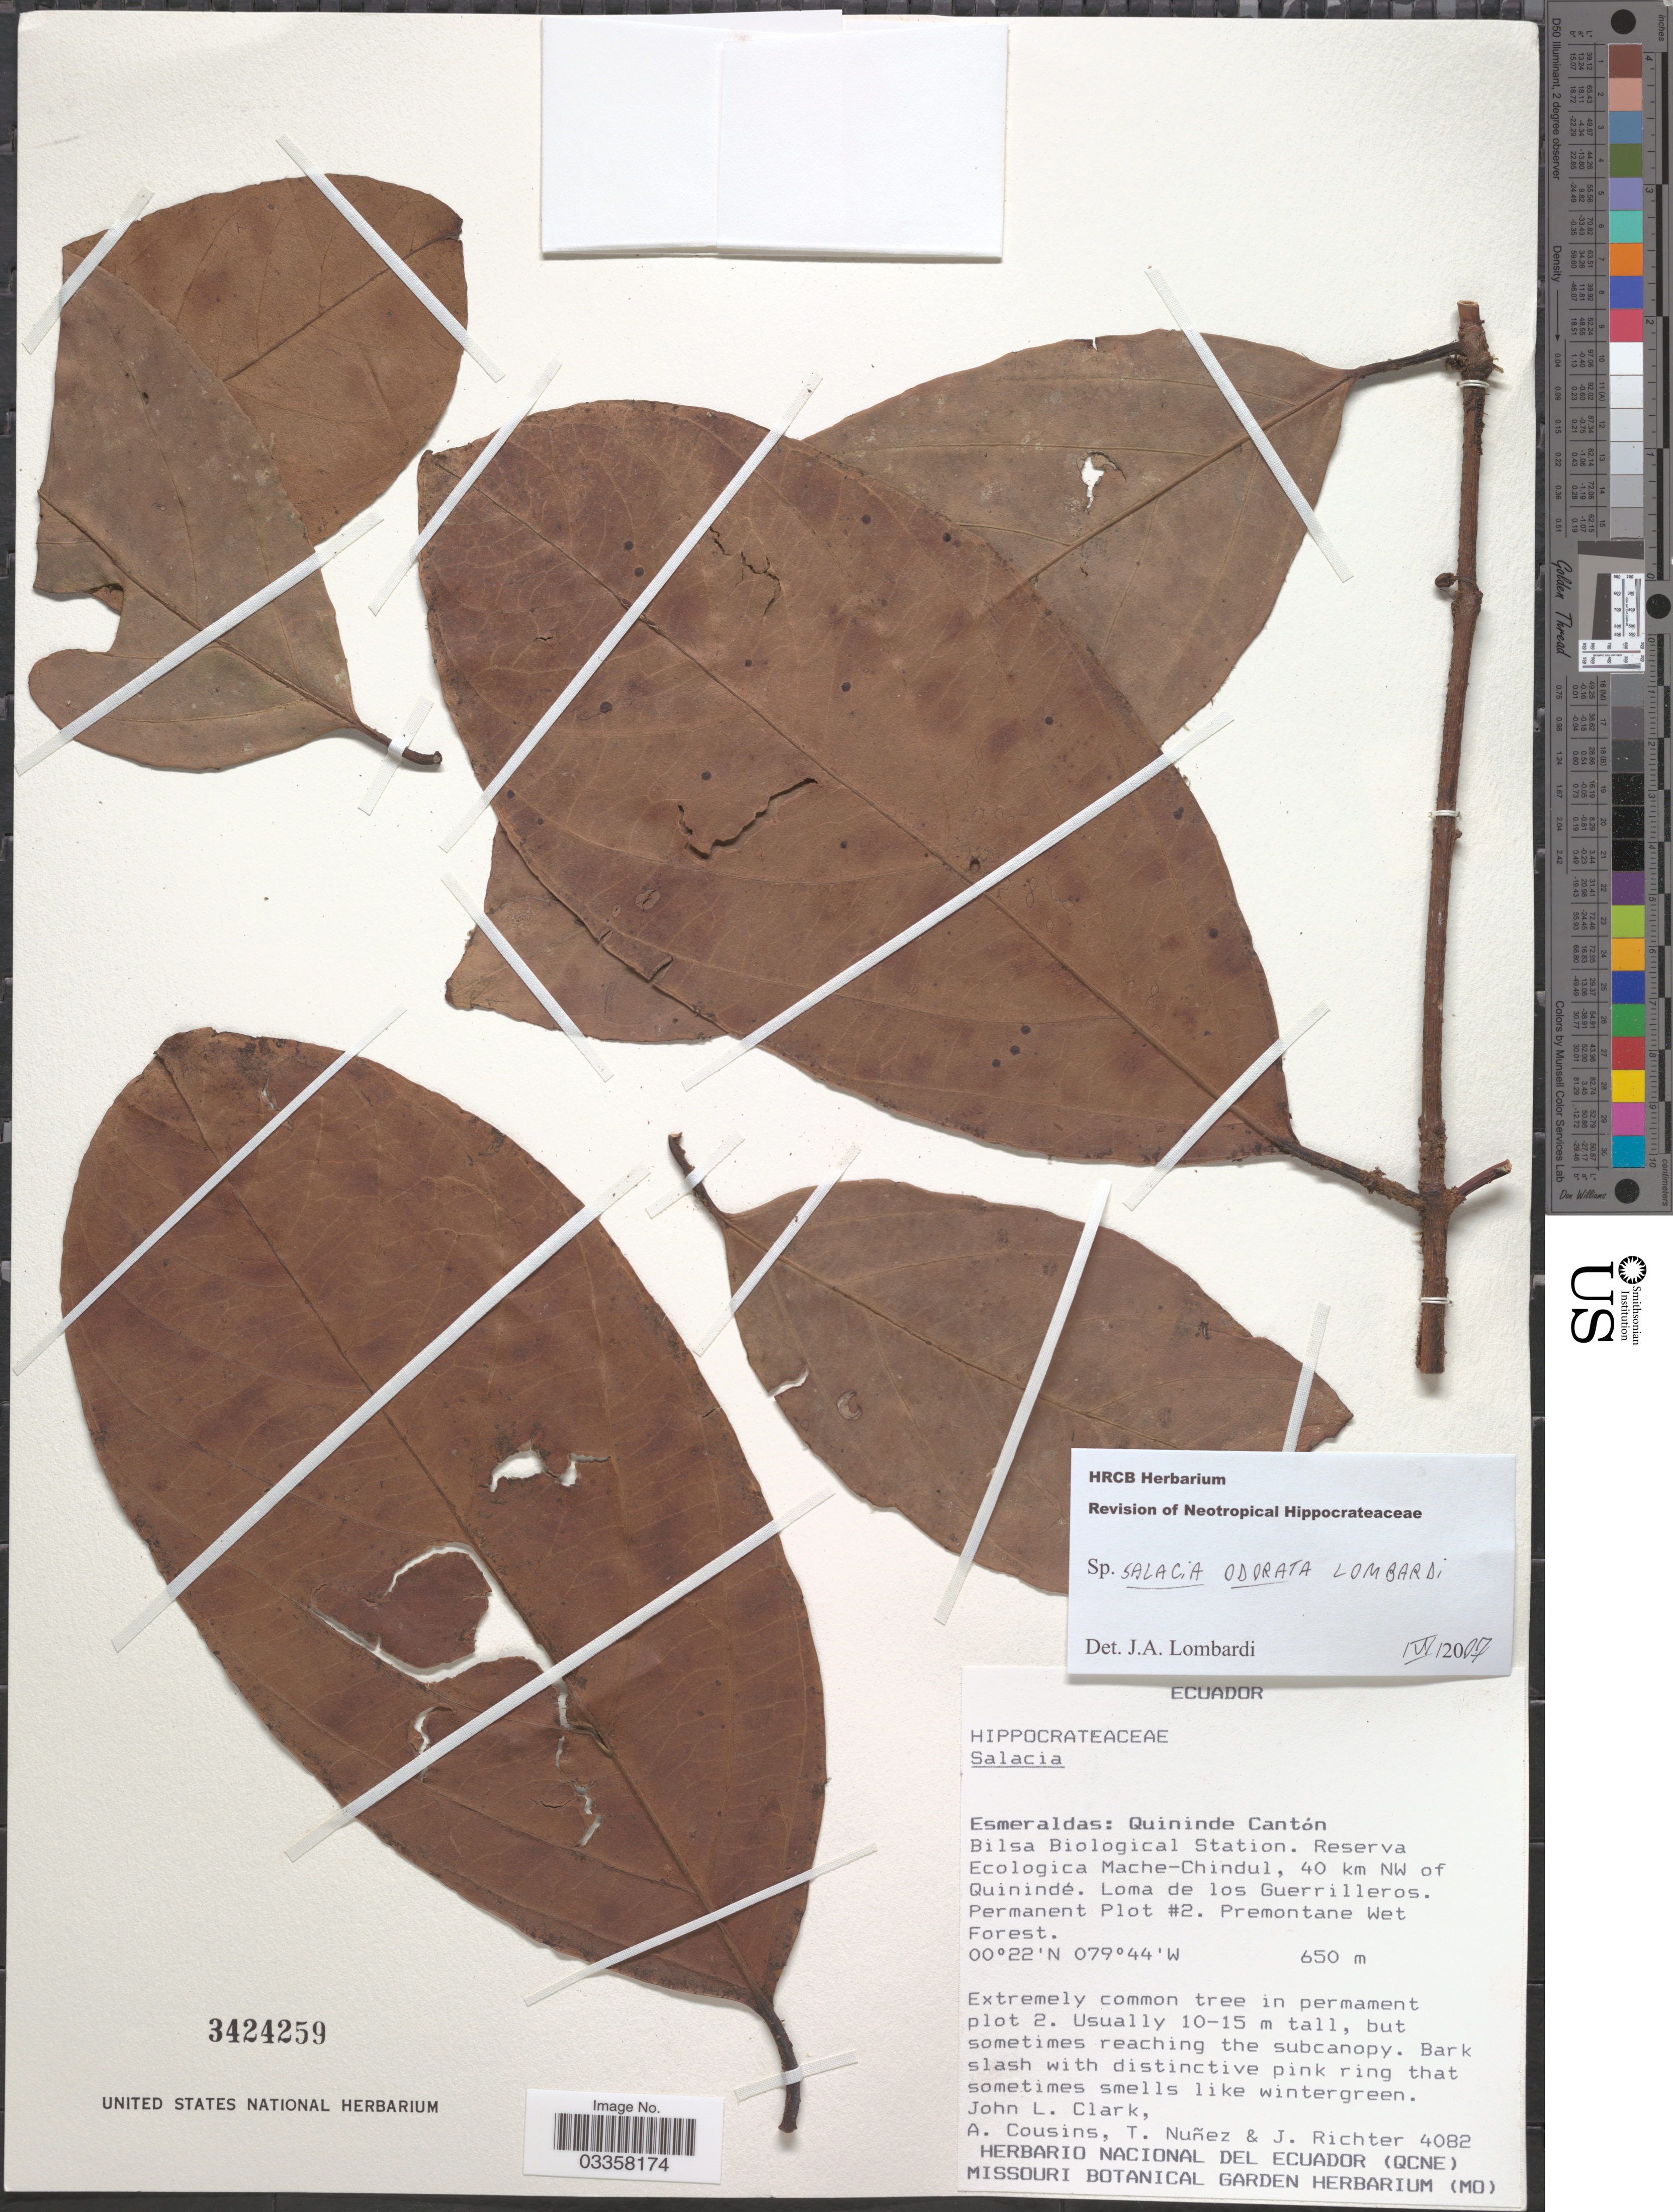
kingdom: Plantae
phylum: Tracheophyta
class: Magnoliopsida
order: Celastrales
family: Celastraceae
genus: Salacia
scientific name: Salacia odorata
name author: Lombardi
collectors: J. L. Clark, A. Cousins, T. Núñez & J. Richter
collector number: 4082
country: Ecuador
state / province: Esmeraldas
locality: Quininde Cantón, Bilsa Biological Station. Reserva Ecologica Mache-Chindul, 40 km NW of Quinindé. Loma de los Guerrilleros, Permanent Plot #2.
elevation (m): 650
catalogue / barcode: US 3424259